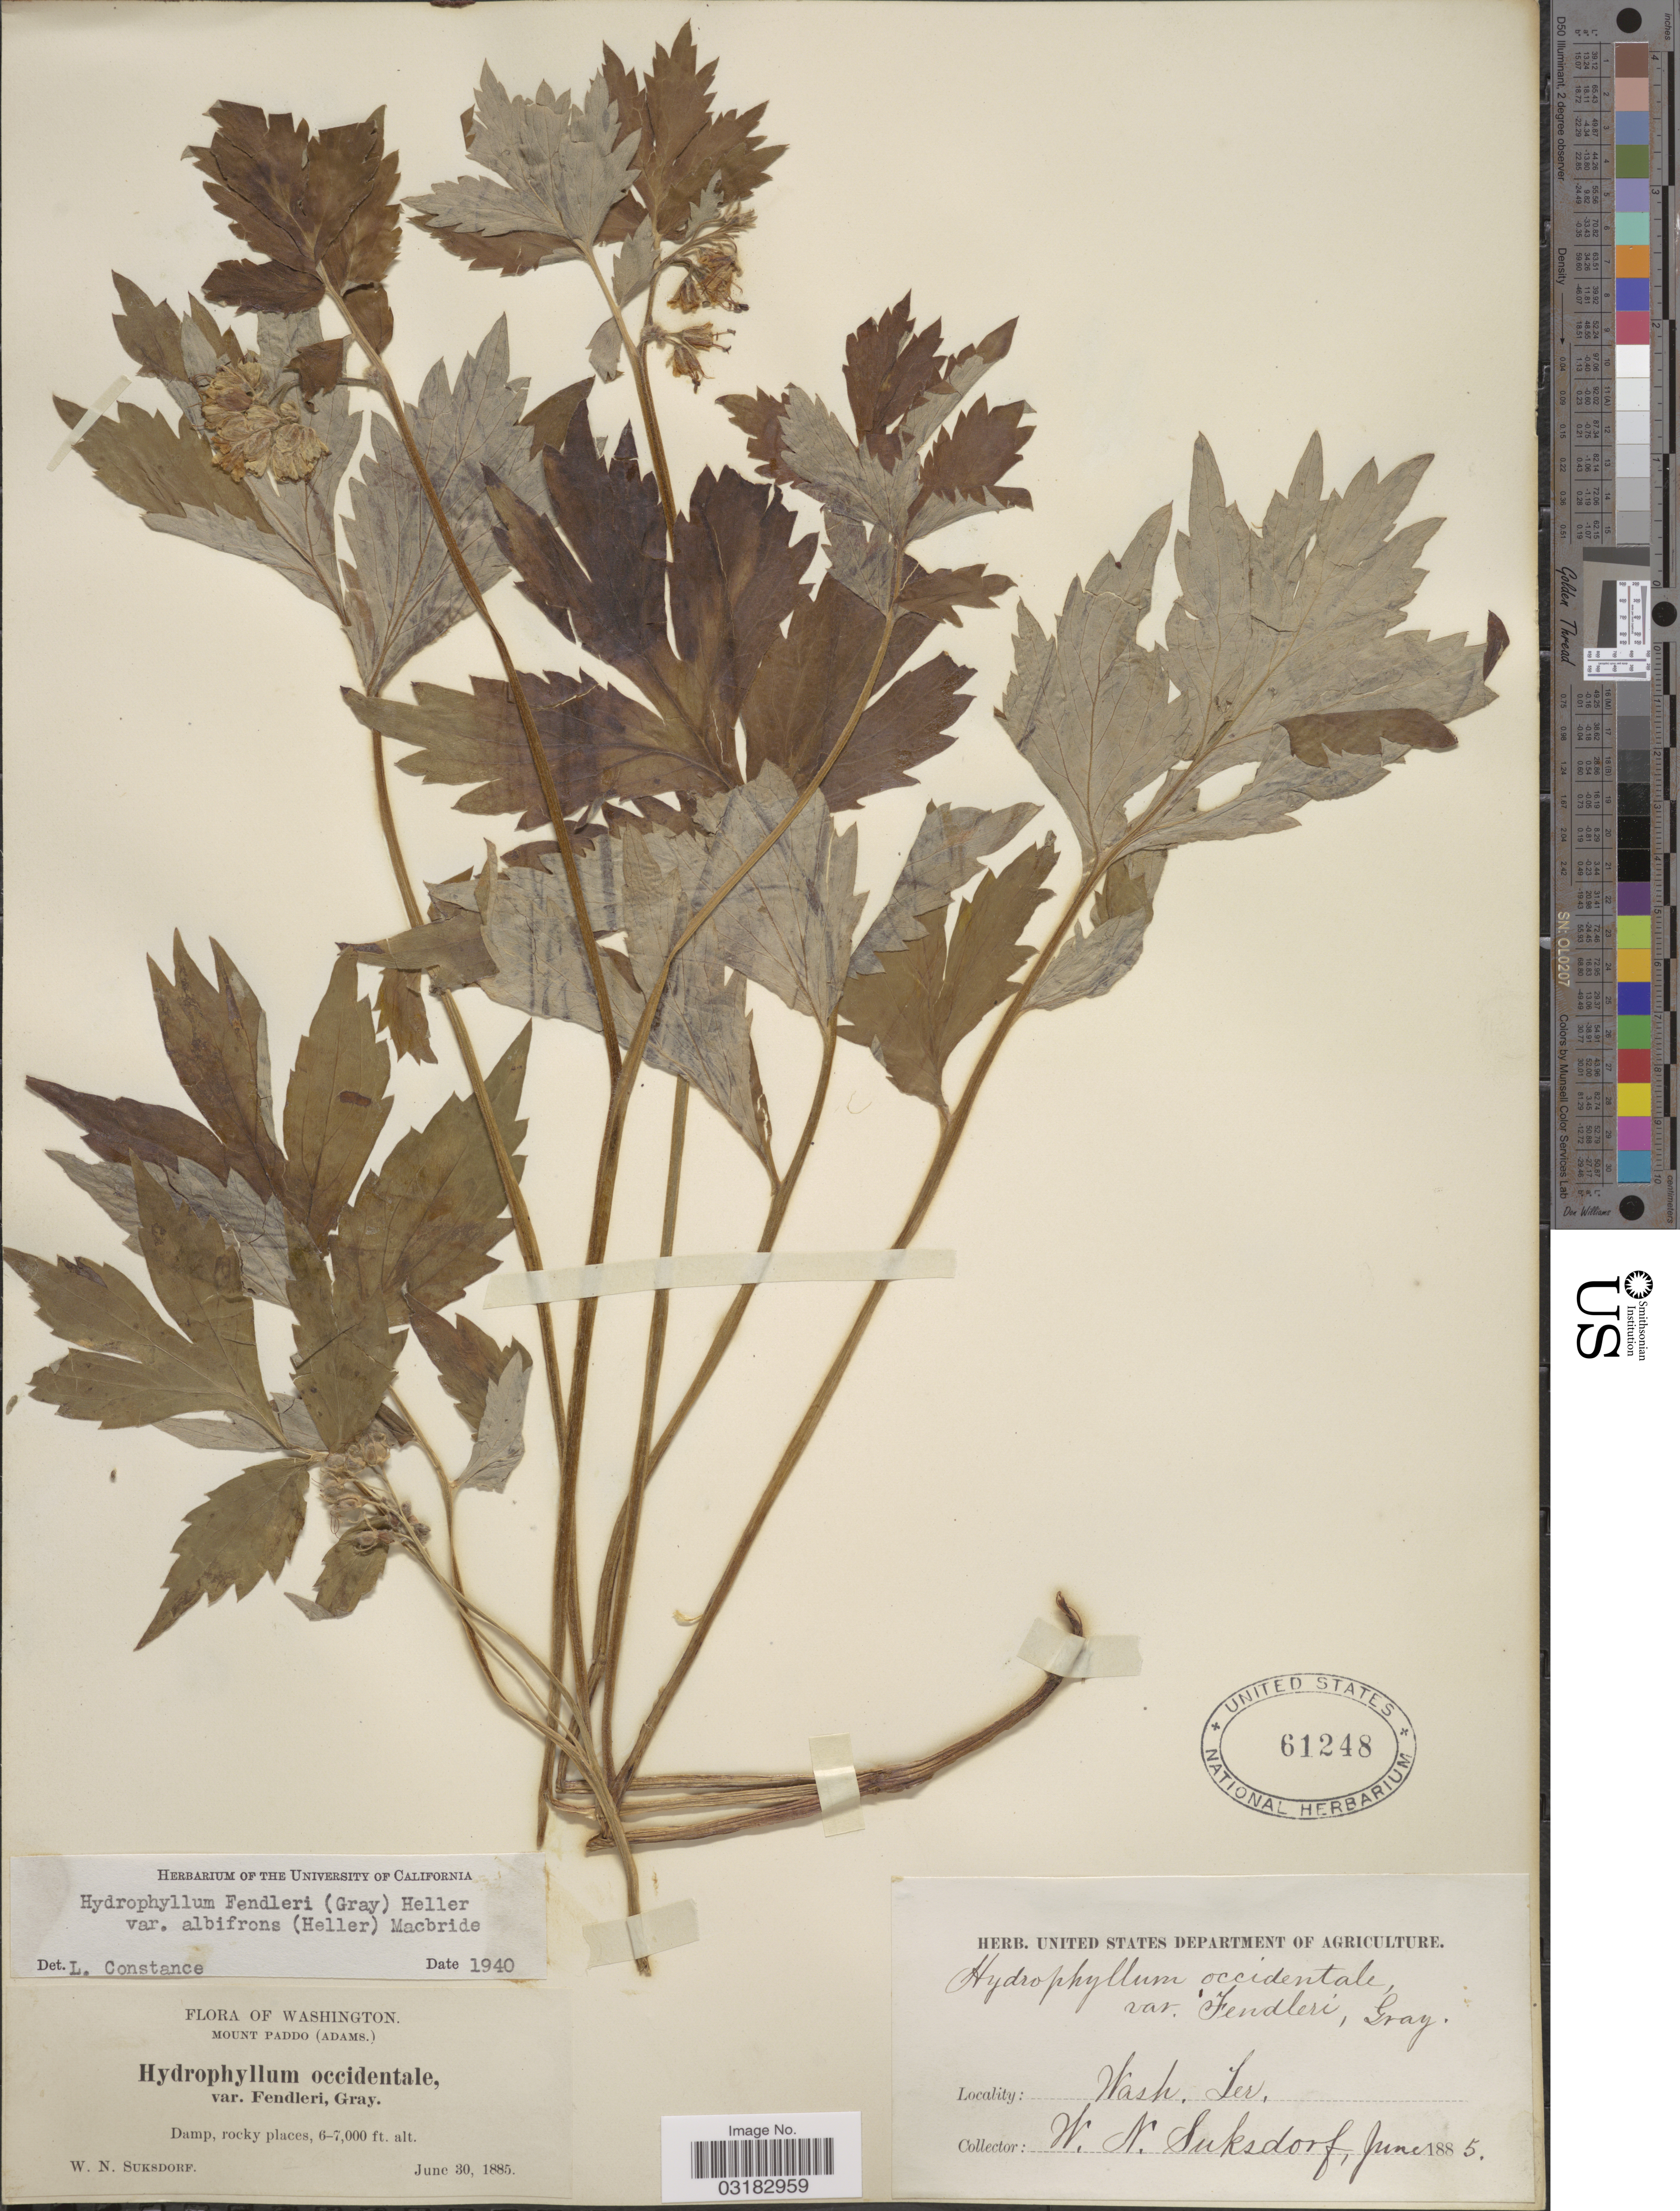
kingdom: Plantae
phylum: Tracheophyta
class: Magnoliopsida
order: Boraginales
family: Hydrophyllaceae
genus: Hydrophyllum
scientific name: Hydrophyllum fendleri var. albifrons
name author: (A. Heller) J.F. Macbr.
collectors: W. N. Suksdorf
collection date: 1885-06-30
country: United States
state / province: Washington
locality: Wash. Ter.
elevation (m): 1829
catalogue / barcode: US 61248